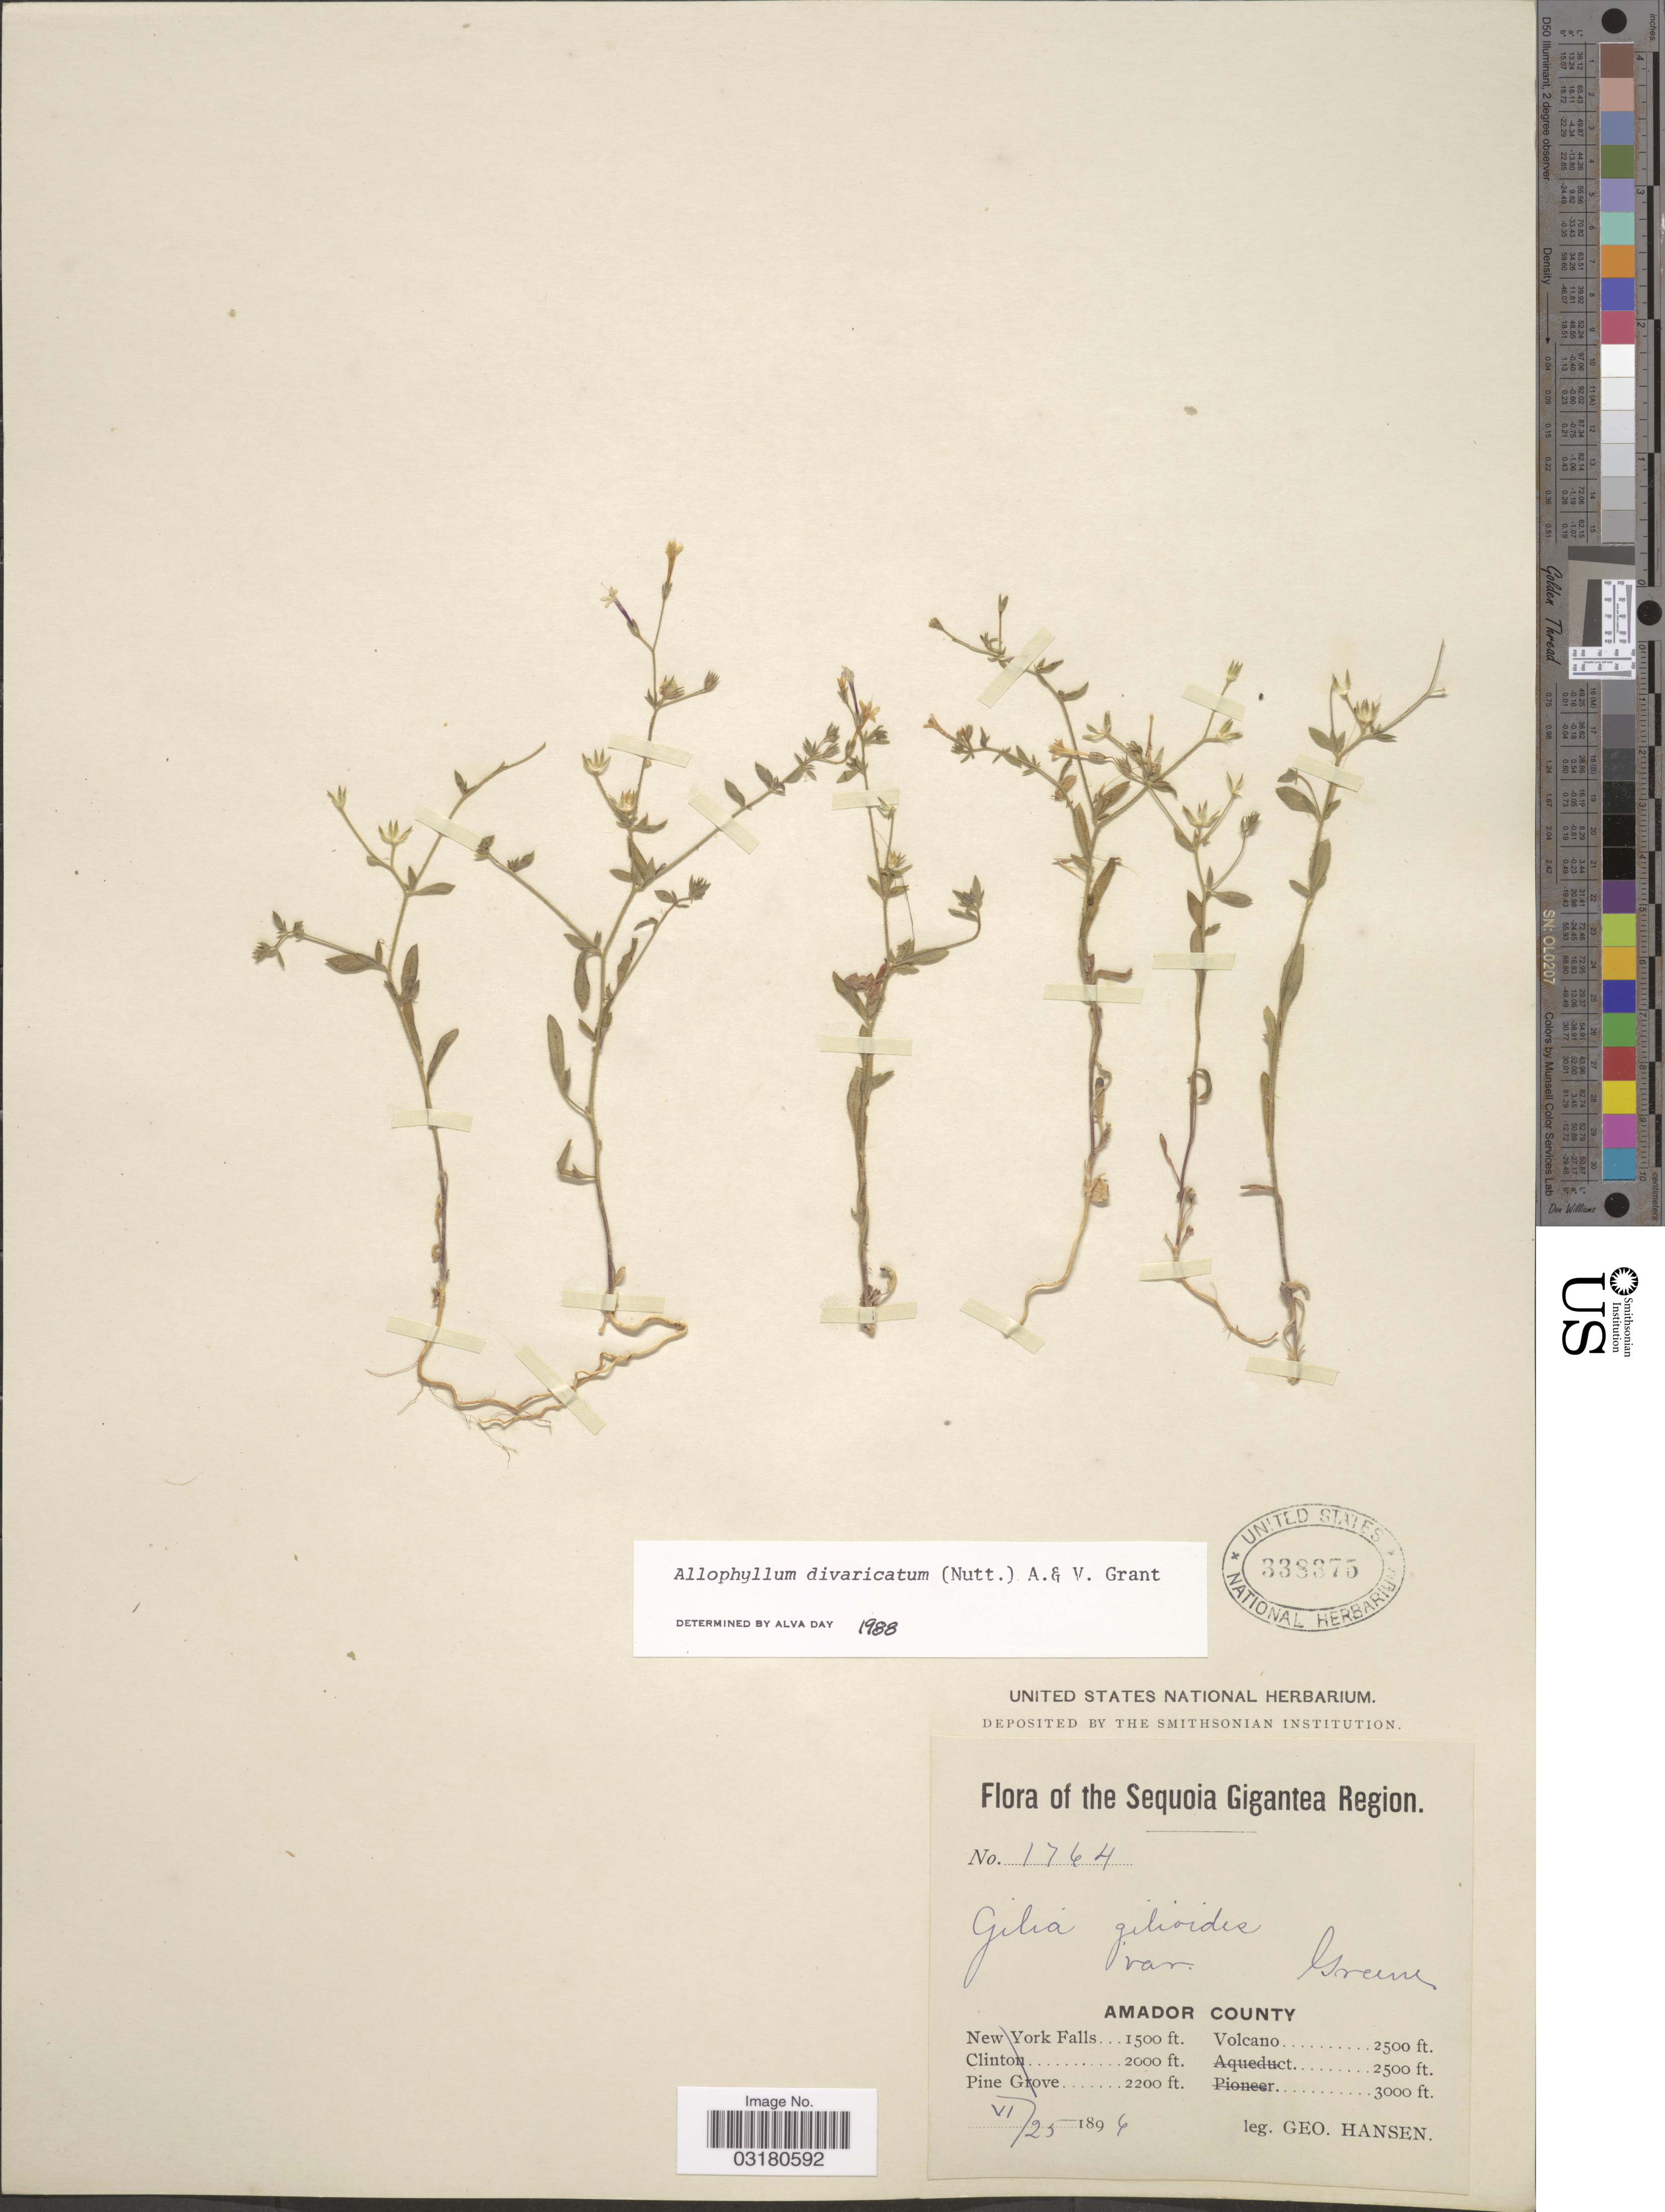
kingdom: Plantae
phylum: Tracheophyta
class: Magnoliopsida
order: Ericales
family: Polemoniaceae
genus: Allophyllum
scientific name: Allophyllum divaricatum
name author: (Nutt.) A.D. Grant & V.E. Grant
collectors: G. Hansen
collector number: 1764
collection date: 1896-06-25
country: United States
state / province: California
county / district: Amador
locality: Sequoia Gigantea Region. Amador County. Volcano.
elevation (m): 762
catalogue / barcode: US 338375